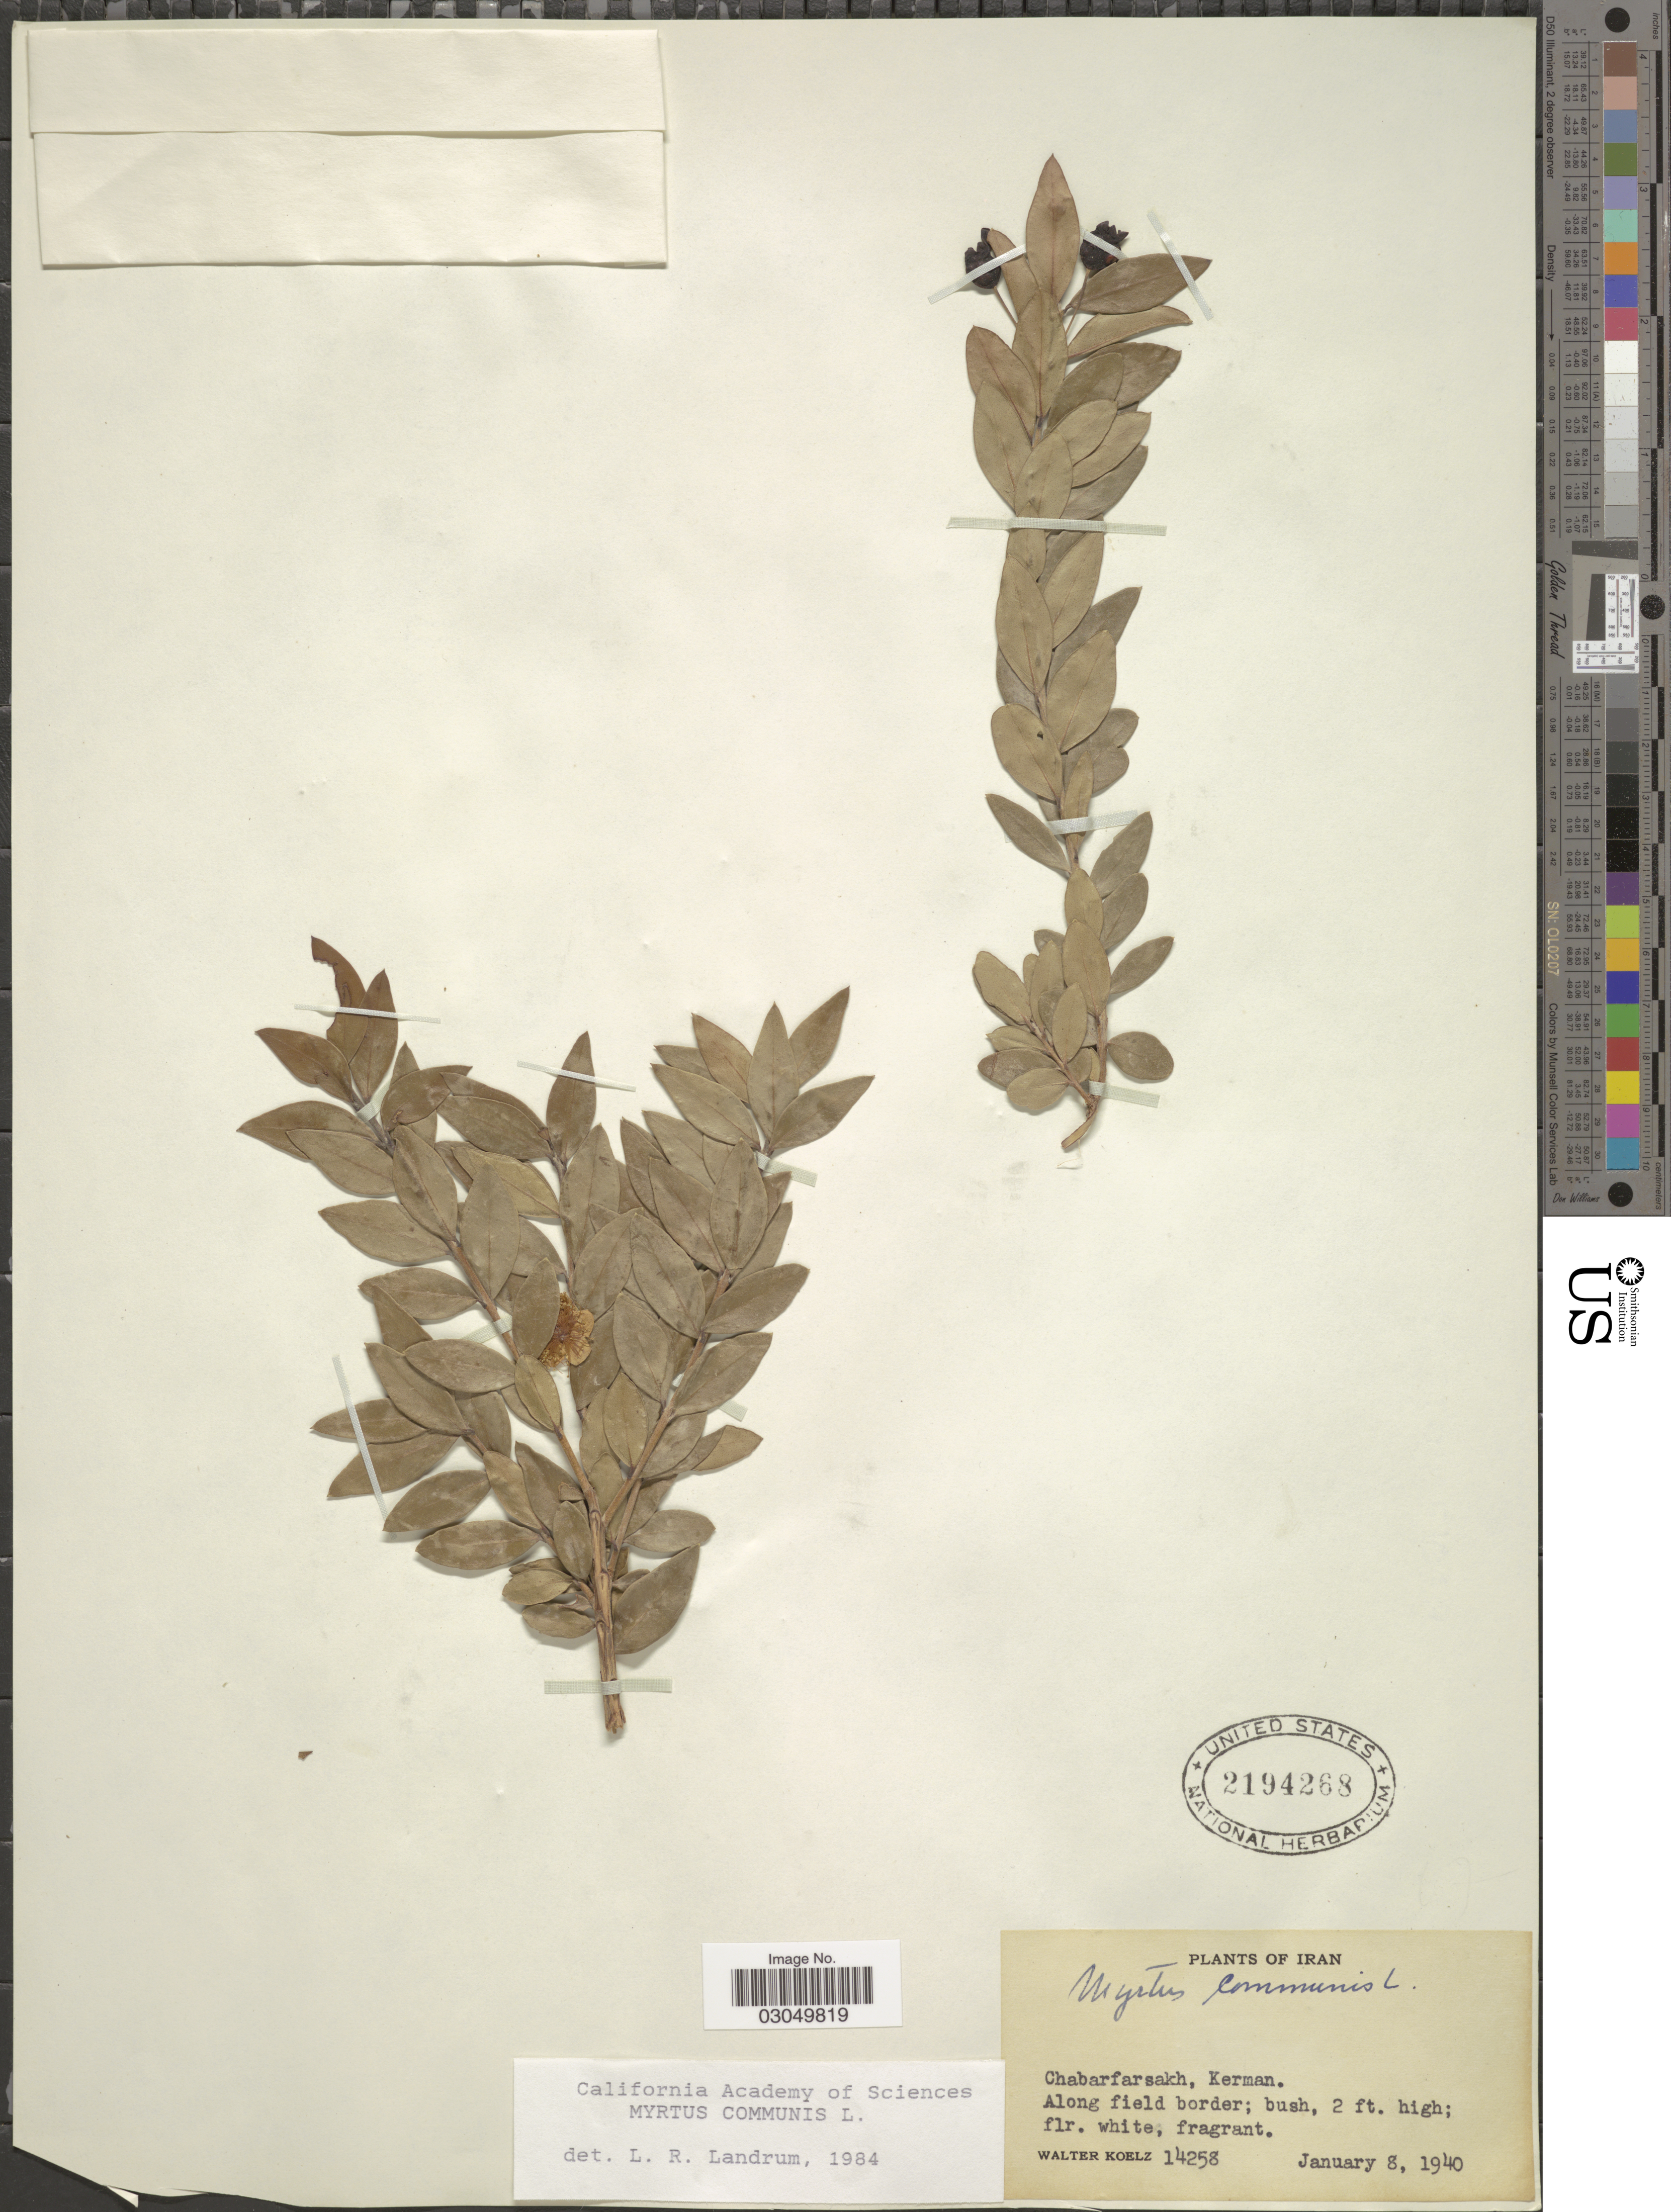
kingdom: Plantae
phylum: Tracheophyta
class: Magnoliopsida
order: Myrtales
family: Myrtaceae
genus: Myrtus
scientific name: Myrtus sp.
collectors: W. N. Koelz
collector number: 14258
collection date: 1940-01-08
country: Iran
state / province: Kerman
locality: Chabarfarsakh.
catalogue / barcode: US 2194268